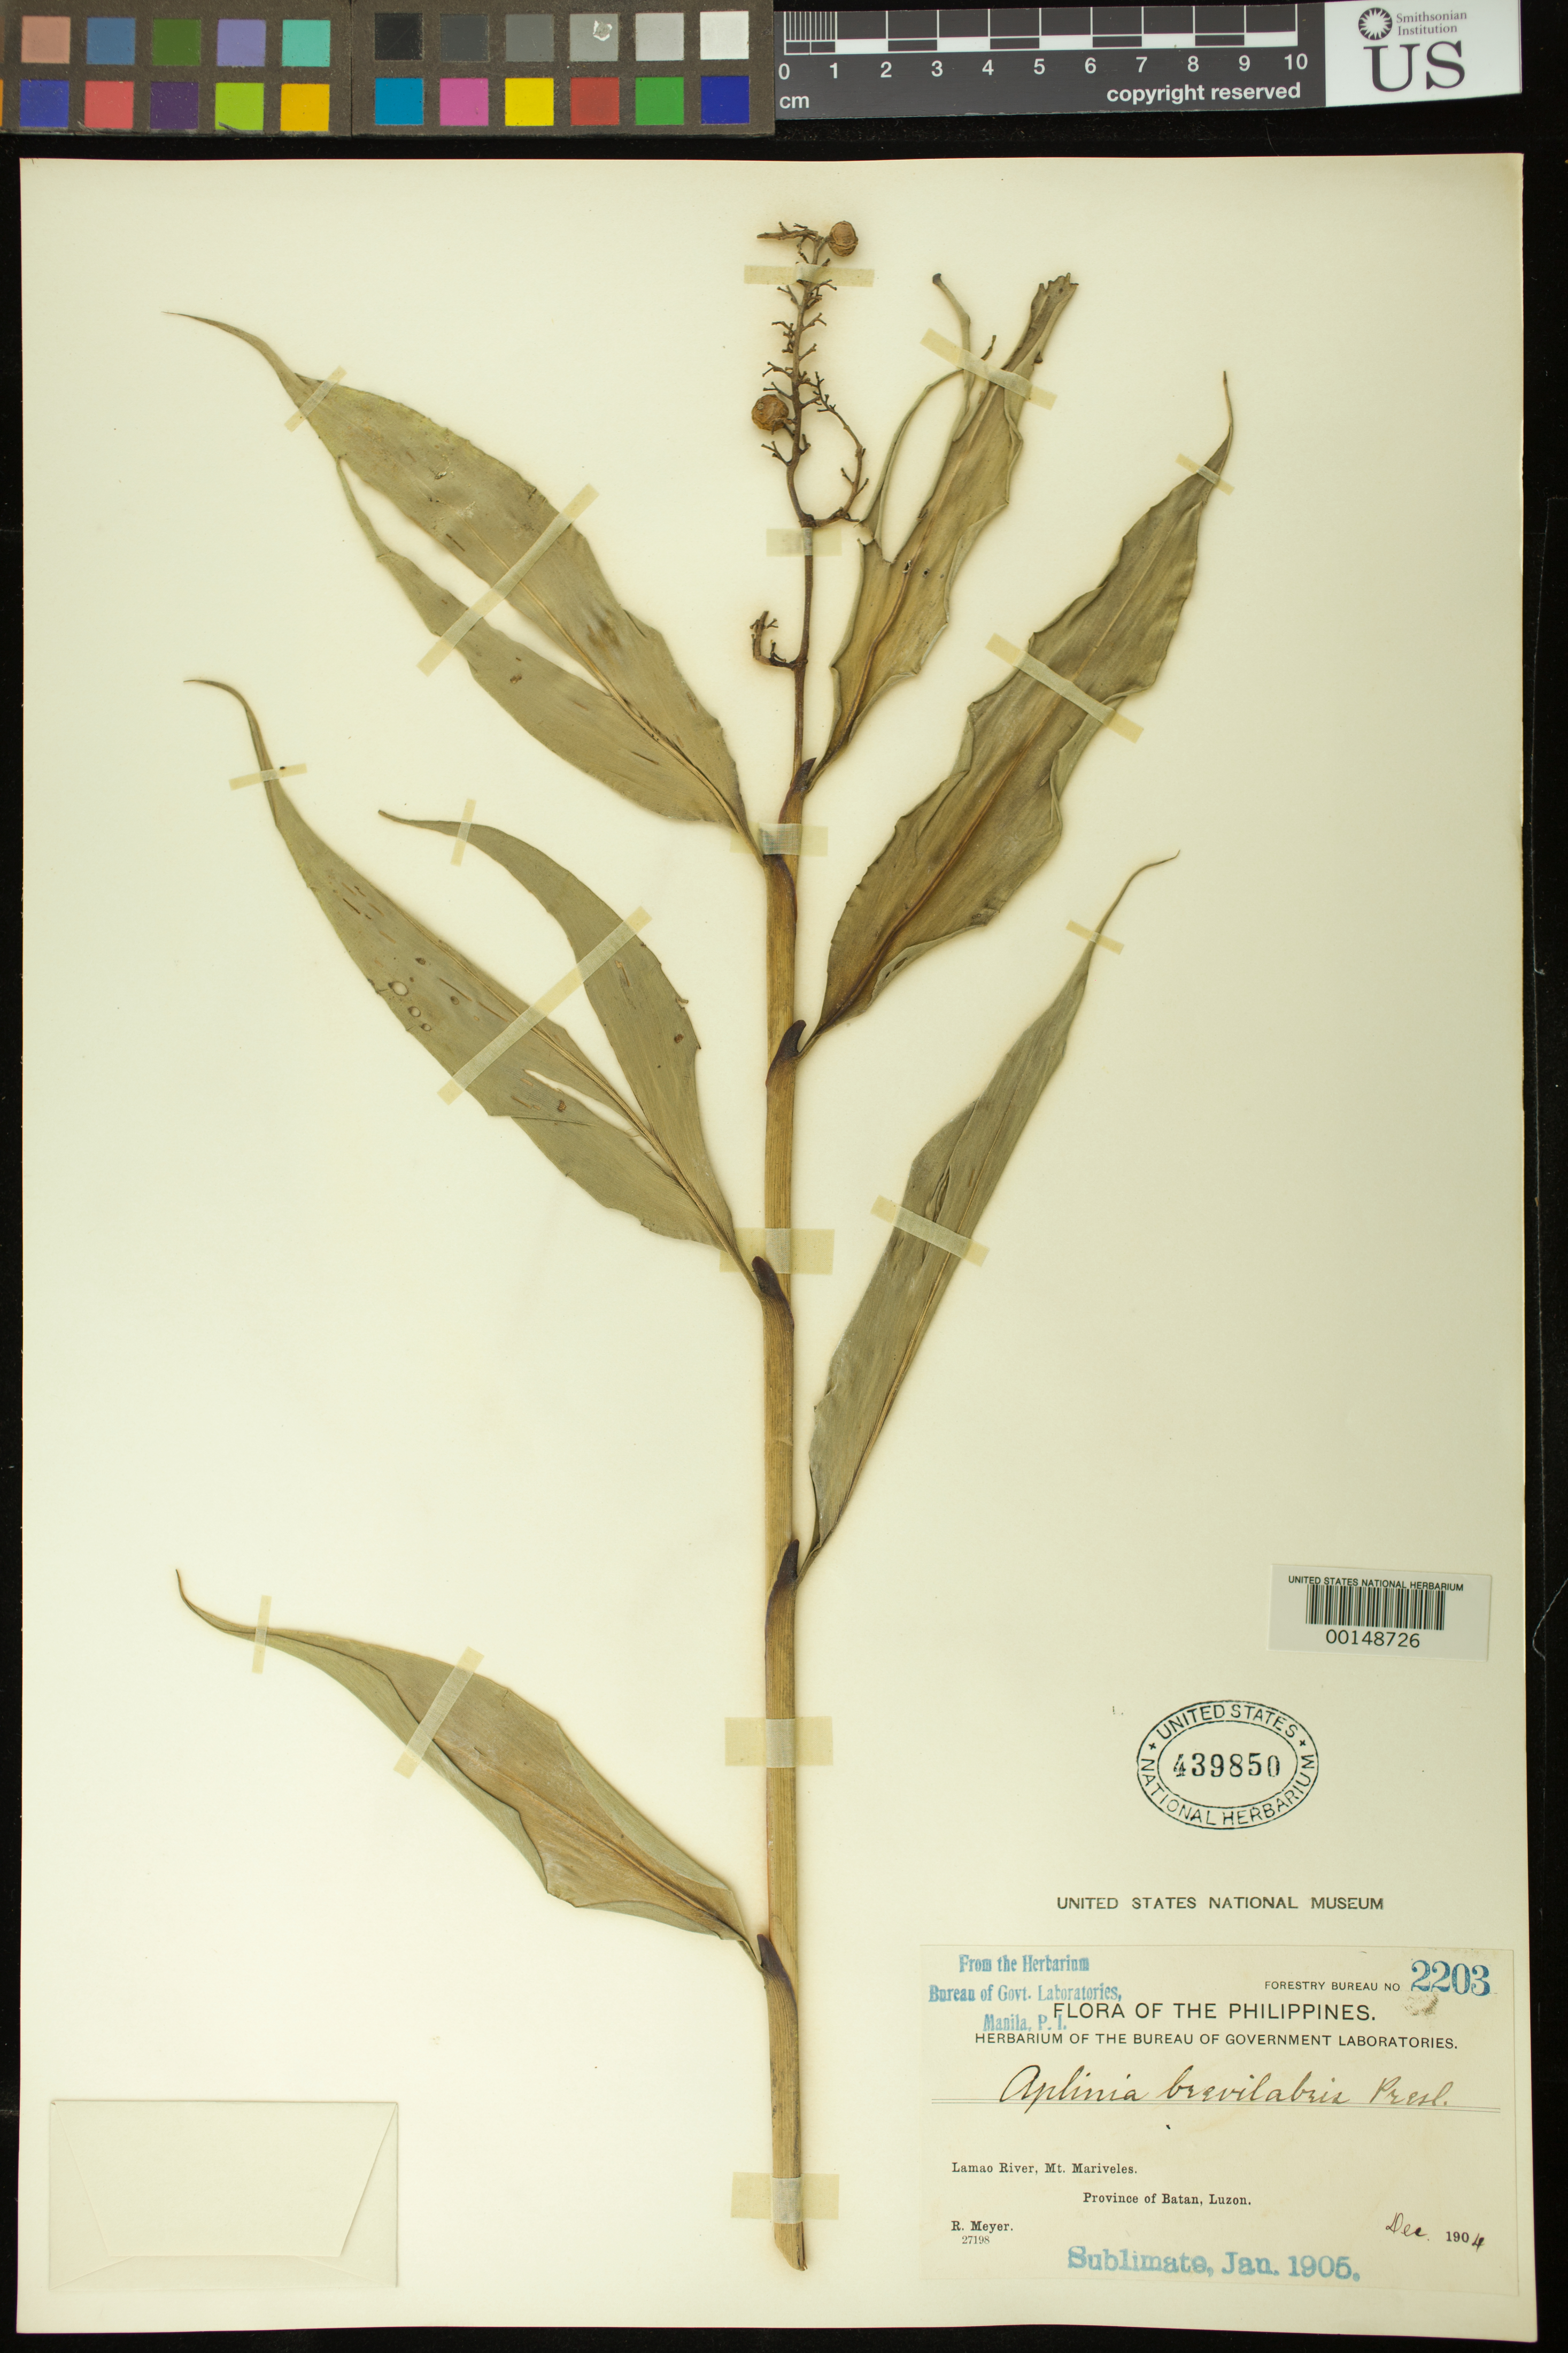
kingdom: Plantae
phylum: Tracheophyta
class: Liliopsida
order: Zingiberales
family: Zingiberaceae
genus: Alpinia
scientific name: Alpinia brevilabris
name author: C. Presl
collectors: R. Meyer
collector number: For. Bur. 2203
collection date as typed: Dec 1904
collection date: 1904-12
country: Philippines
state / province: Central Luzon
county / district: Bataan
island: Luzon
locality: Lamao river, mt. mariveles, prov of batan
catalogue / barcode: US 439850